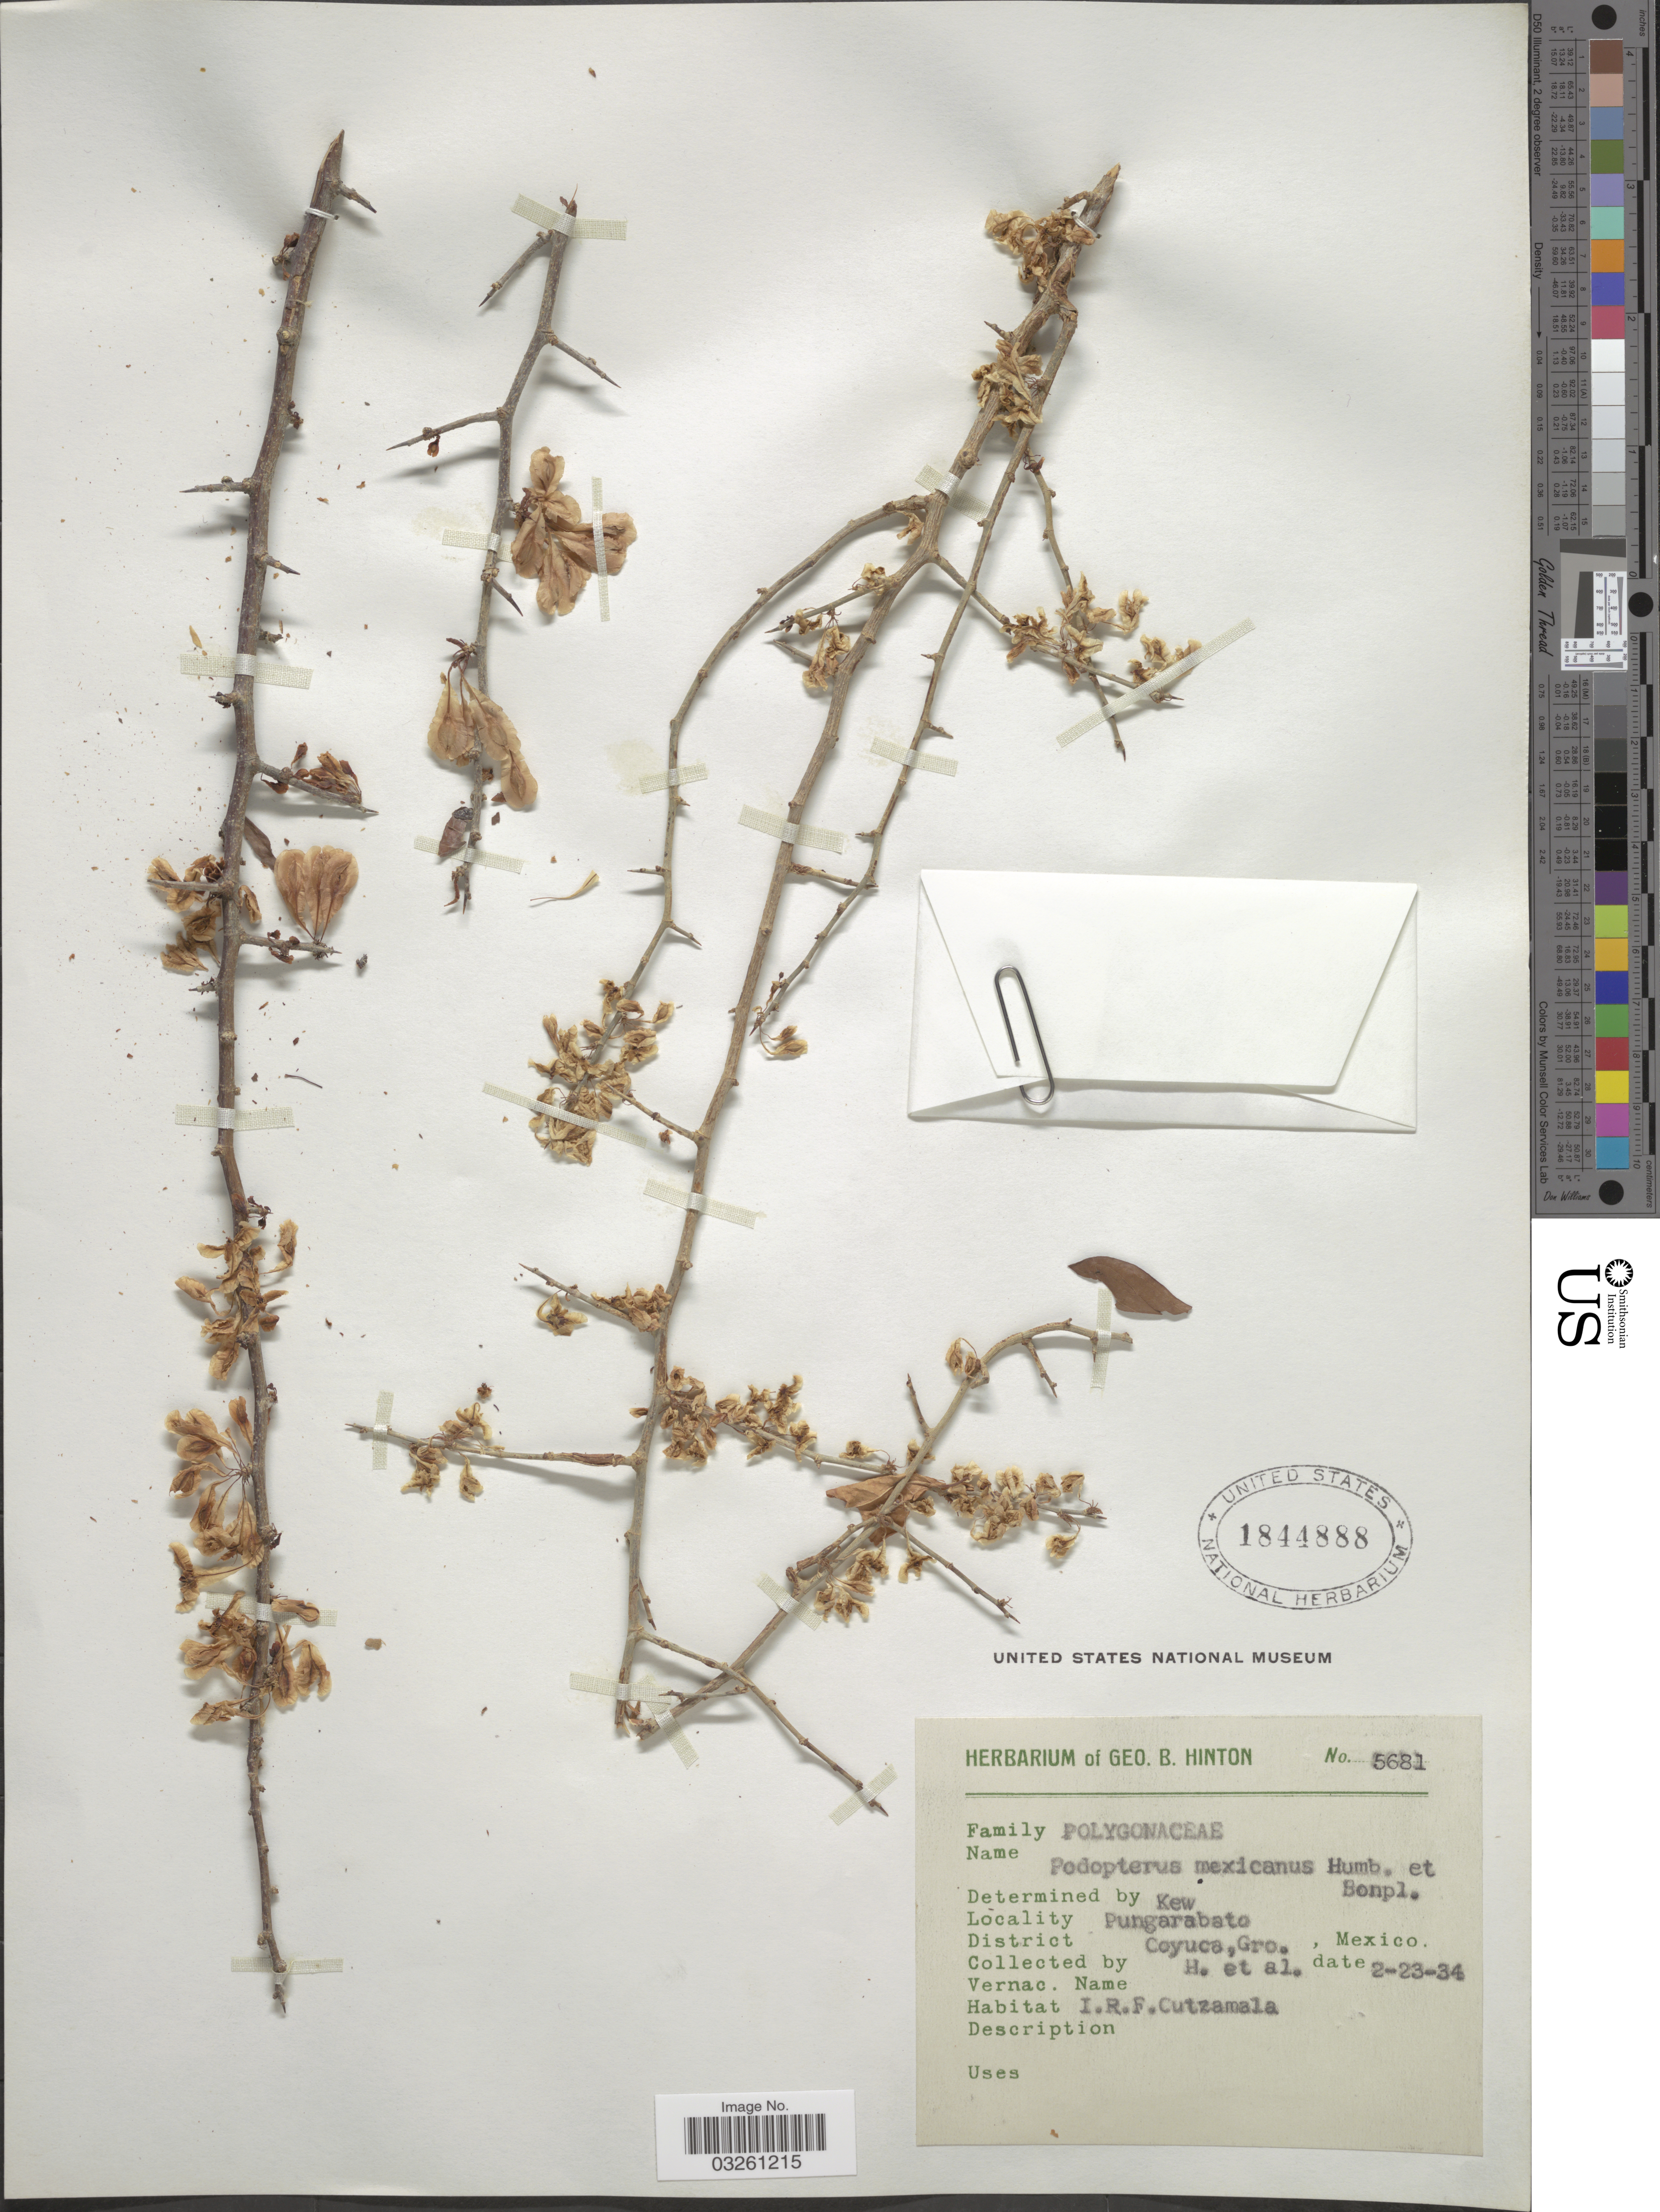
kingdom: Plantae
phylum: Tracheophyta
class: Magnoliopsida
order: Caryophyllales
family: Polygonaceae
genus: Podopterus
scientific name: Podopterus mexicanus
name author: Bonpl.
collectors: G. B. Hinton & et al.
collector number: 5681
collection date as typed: Transcribed d/m/y: 23/2/34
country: Mexico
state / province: Guerrero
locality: Pungarabato. District Coyuca, Gro. I. R. F. Cutzamala.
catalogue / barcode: US 1844888